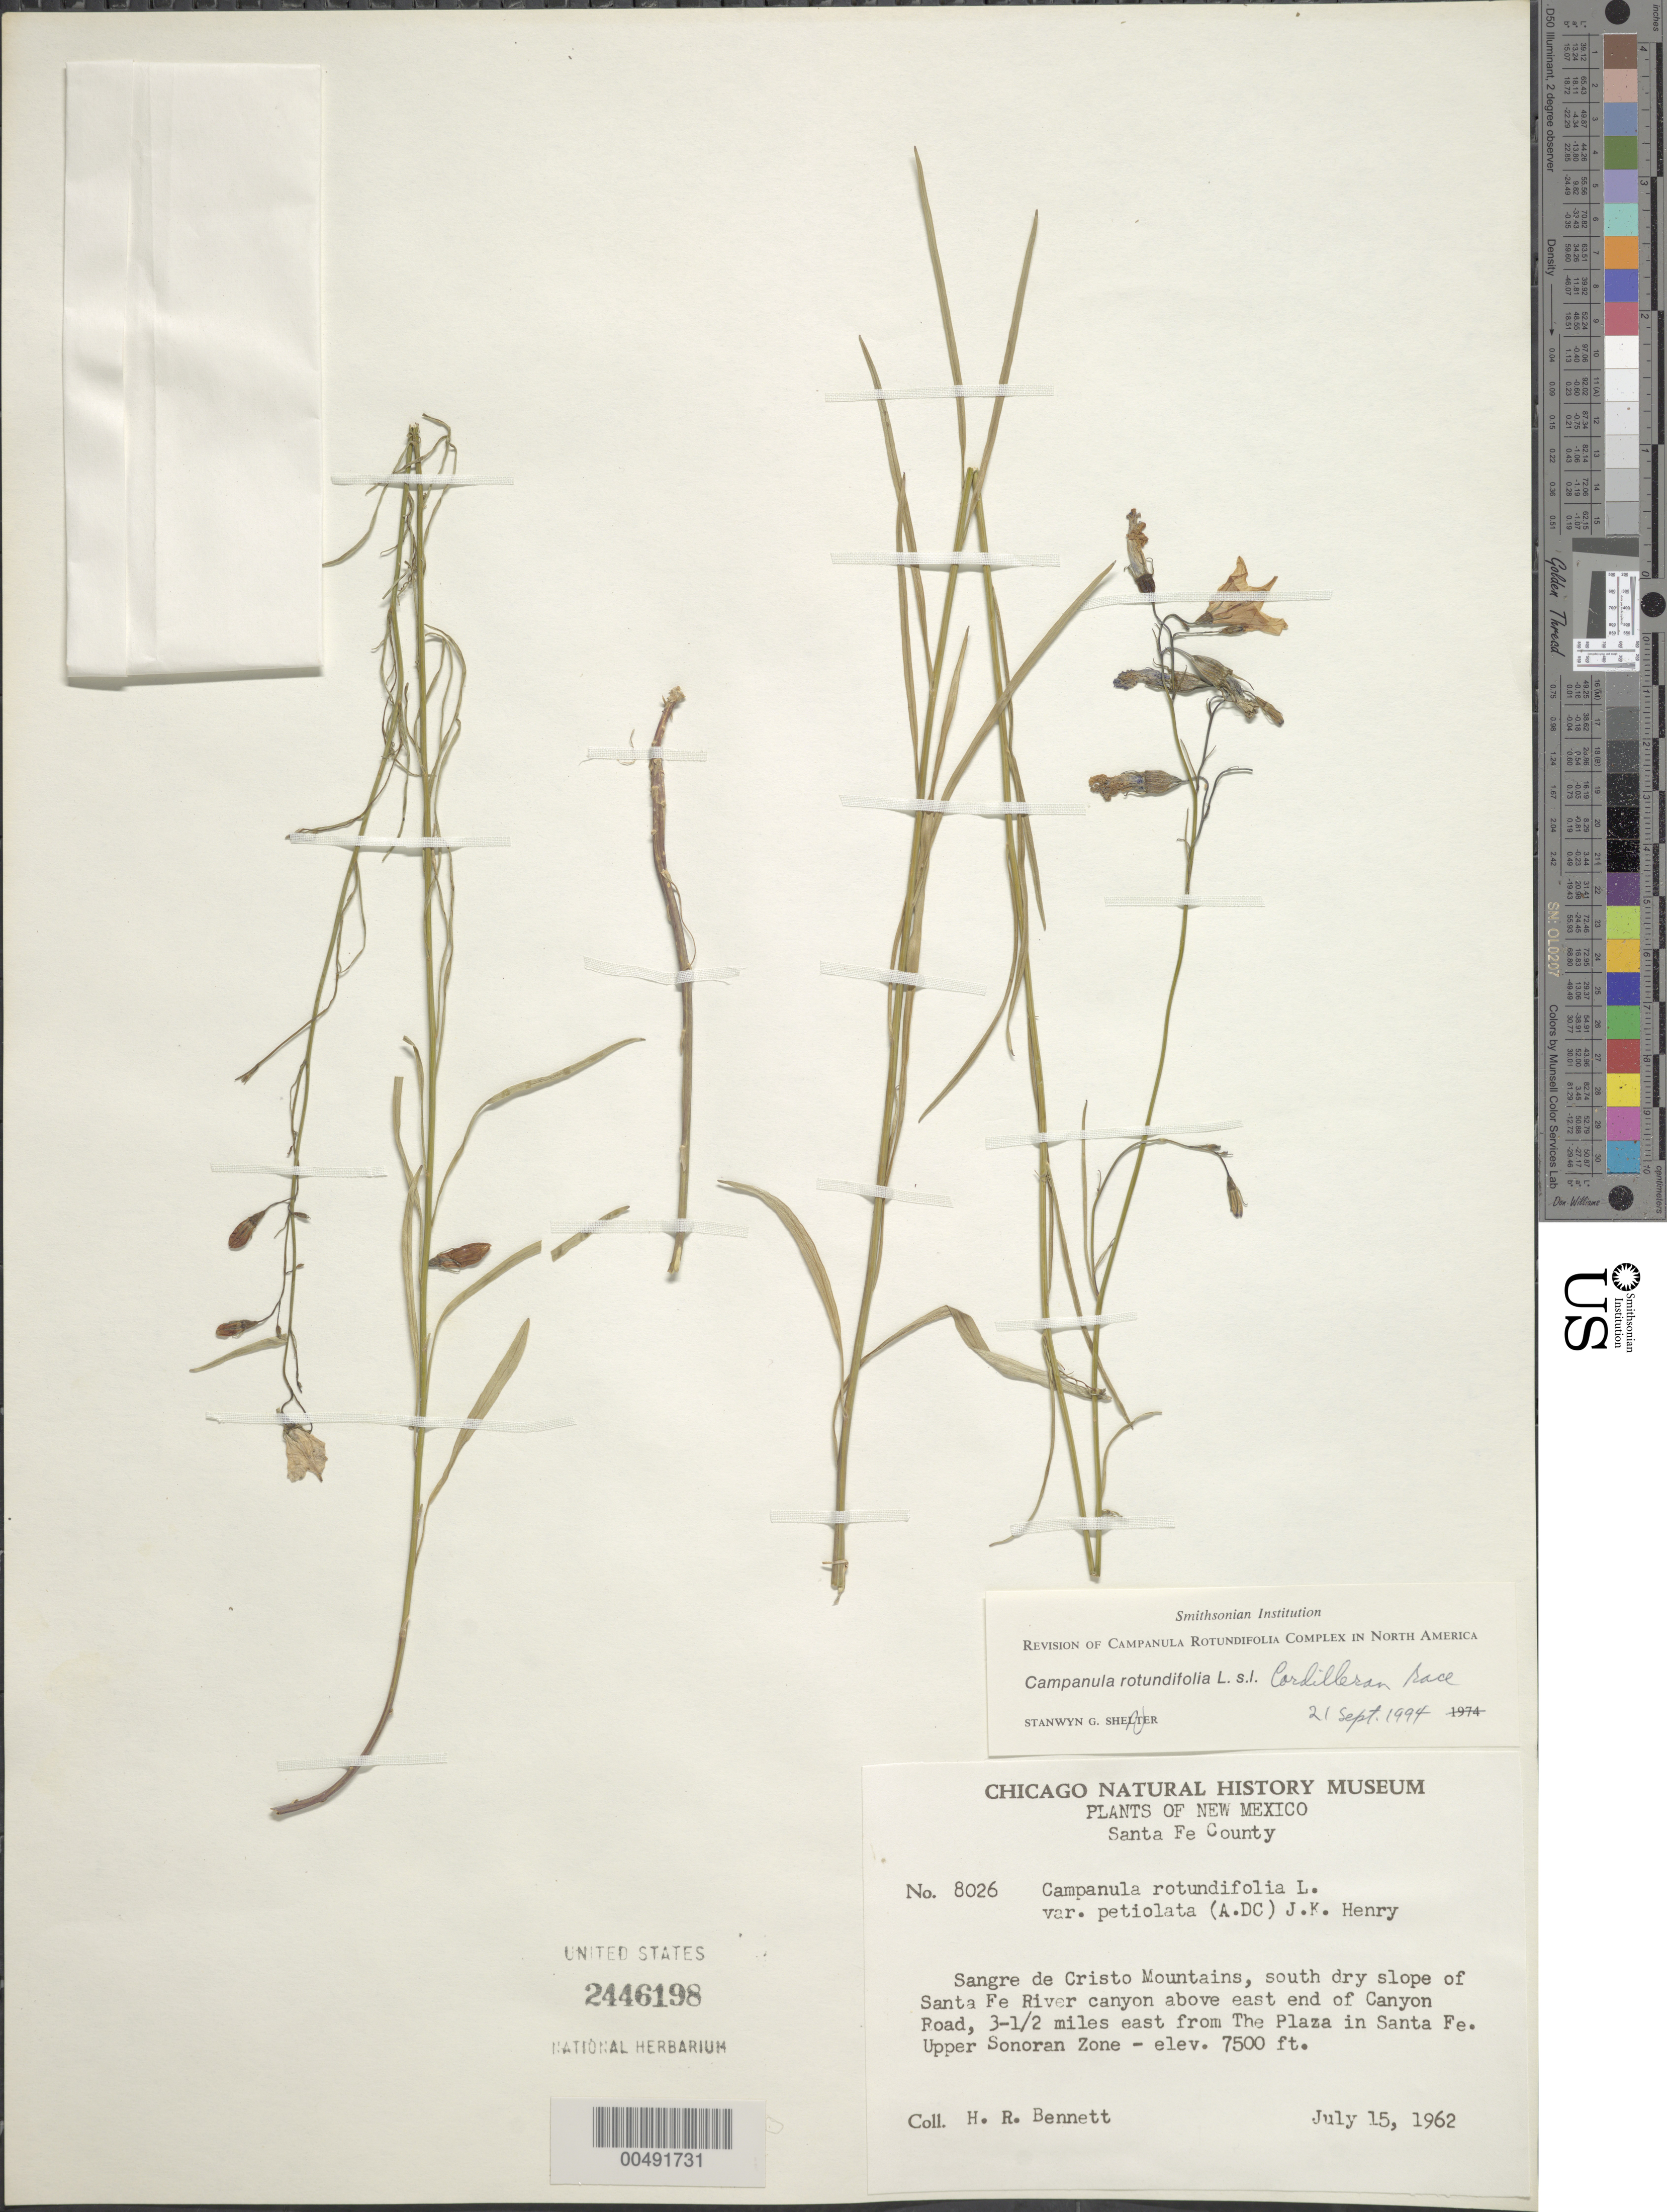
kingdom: Plantae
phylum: Tracheophyta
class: Magnoliopsida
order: Asterales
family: Campanulaceae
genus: Campanula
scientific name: Campanula rotundifolia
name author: L.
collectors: H. R. Bennett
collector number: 8026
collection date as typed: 15 Jul 1962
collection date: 1962-07-15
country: United States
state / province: New Mexico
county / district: Santa Fe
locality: Sangre de Cristo Mountains, Santa Fe River Canyon at east end of Canyon Road, 3-1/2 miles east from The Plaza in Santa Fe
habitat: Upper Sonoran Zone; south dry slope of canyon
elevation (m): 2286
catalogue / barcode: US 2446198